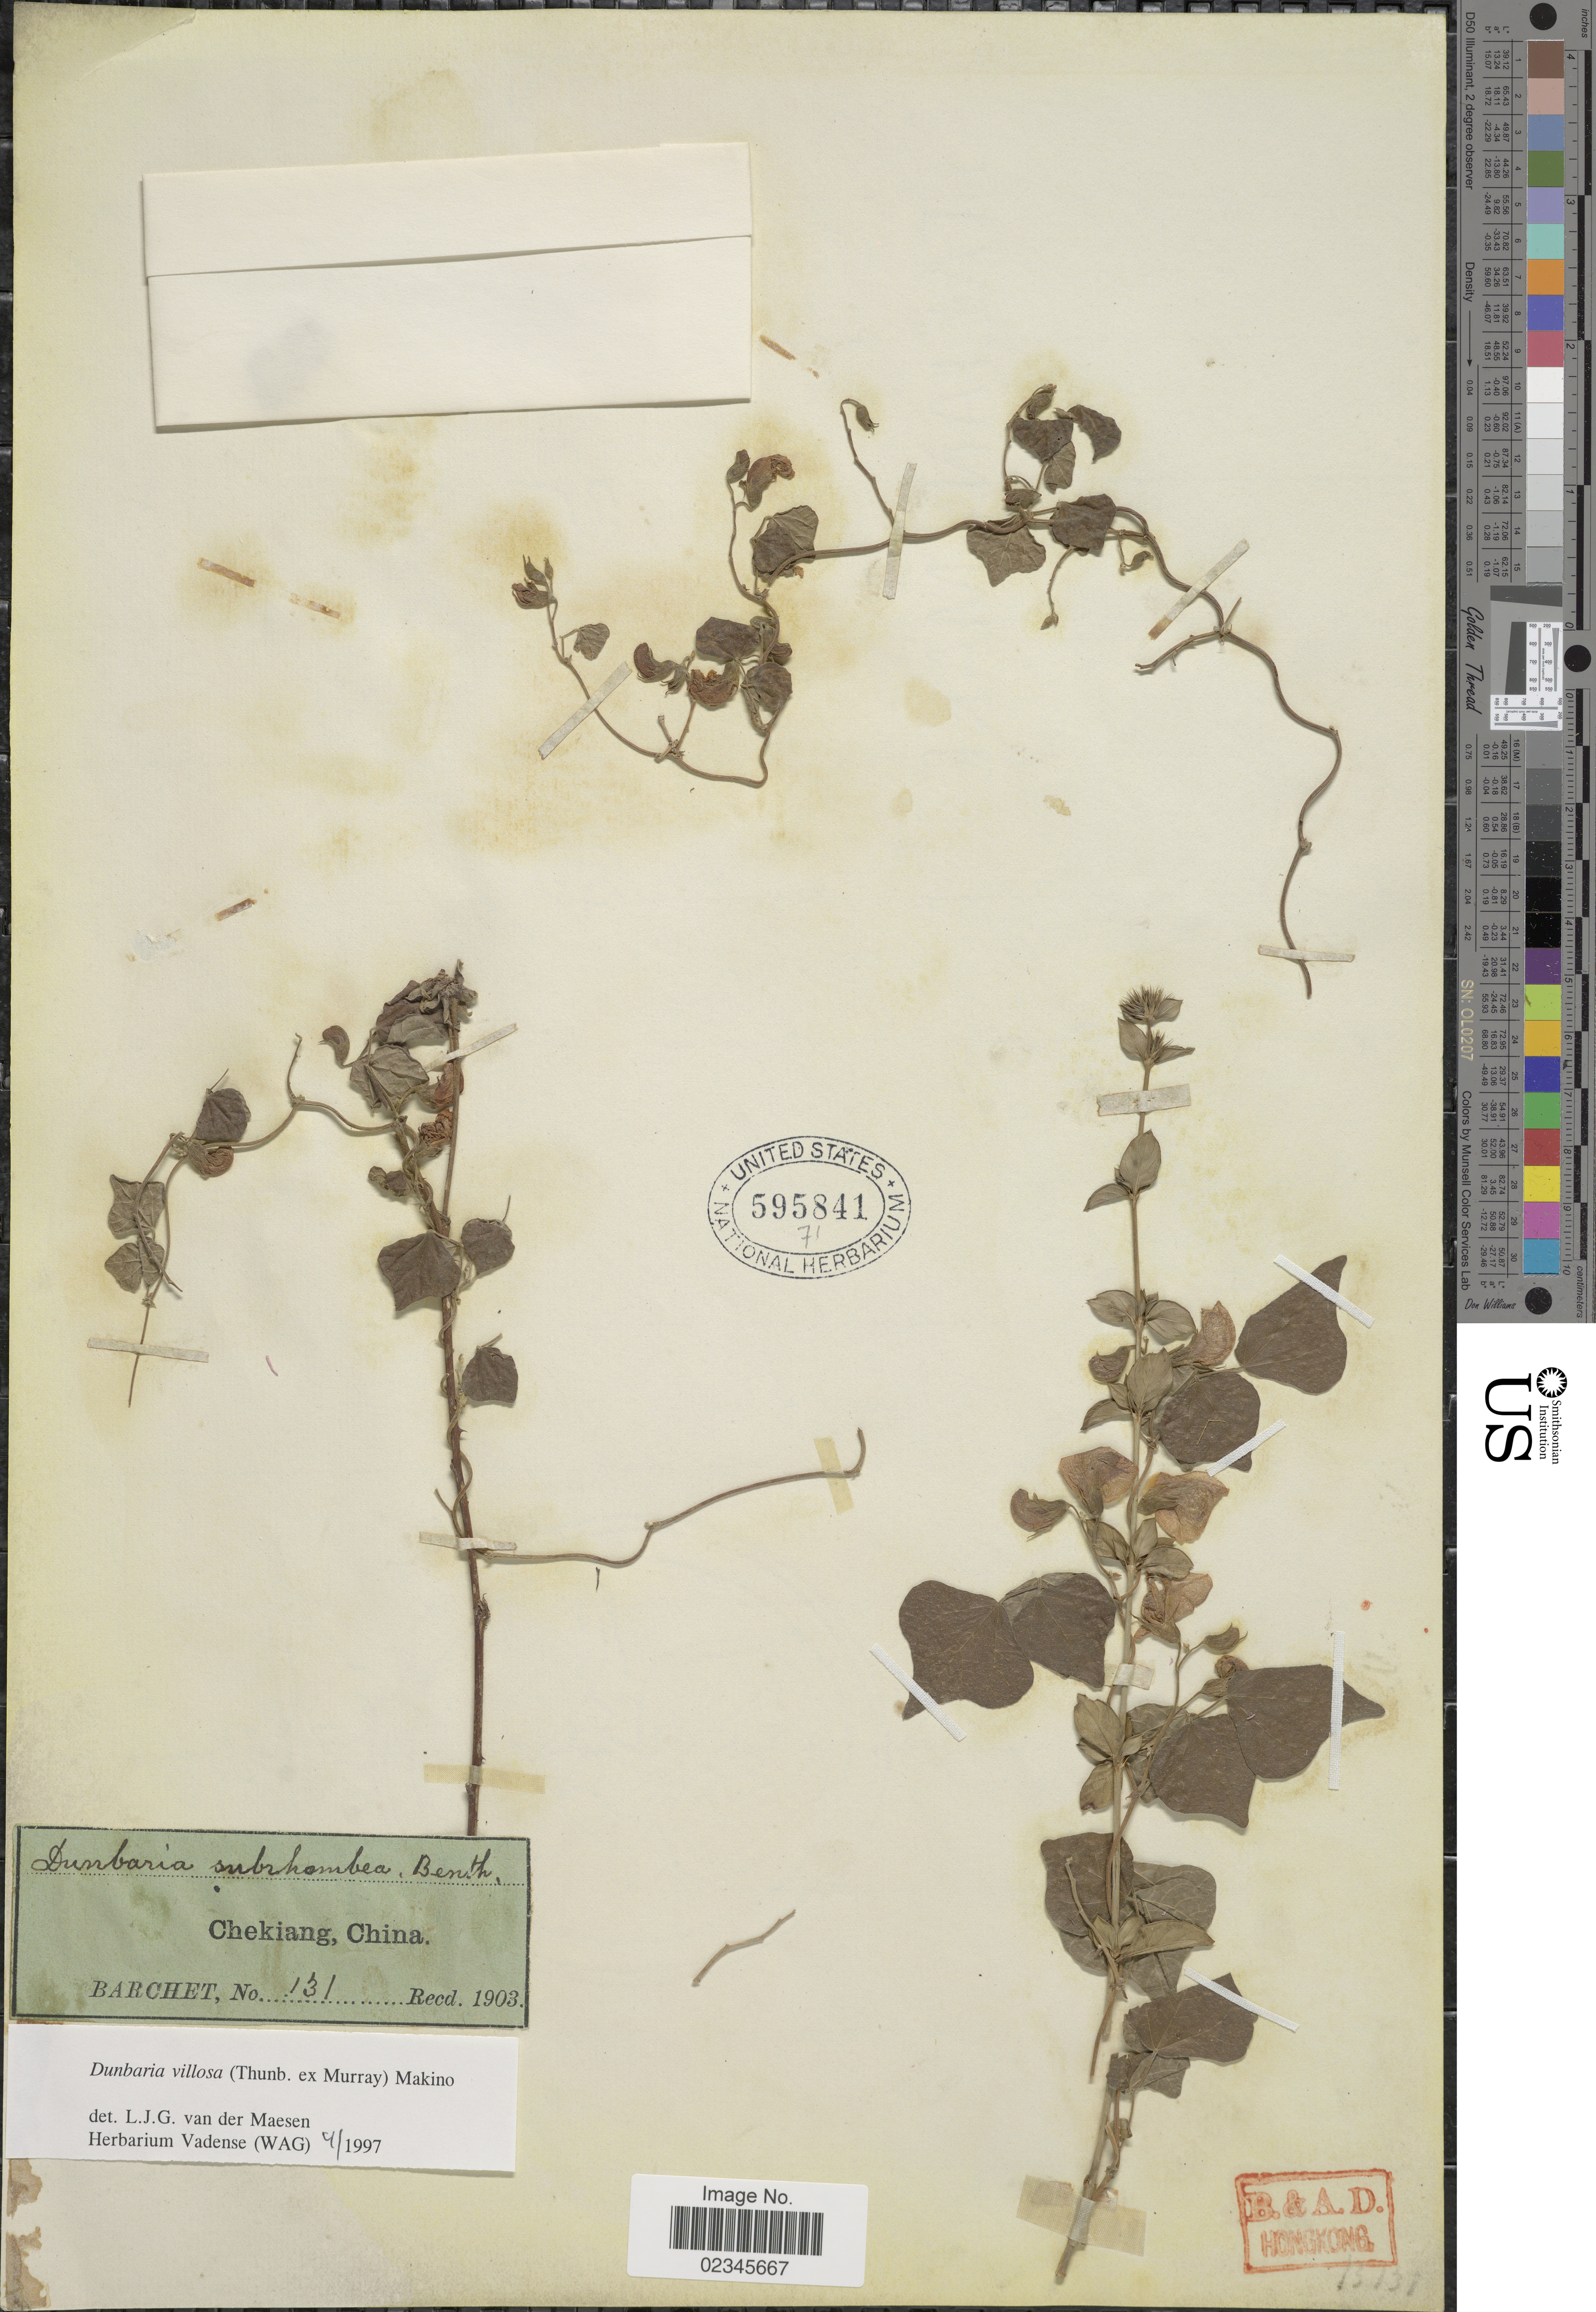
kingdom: Plantae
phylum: Tracheophyta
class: Magnoliopsida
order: Fabales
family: Fabaceae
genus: Dunbaria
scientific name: Dunbaria villosa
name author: (Thunb.) Makino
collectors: Barchet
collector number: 131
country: China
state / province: Zhejiang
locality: Chekiang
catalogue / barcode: US 595841